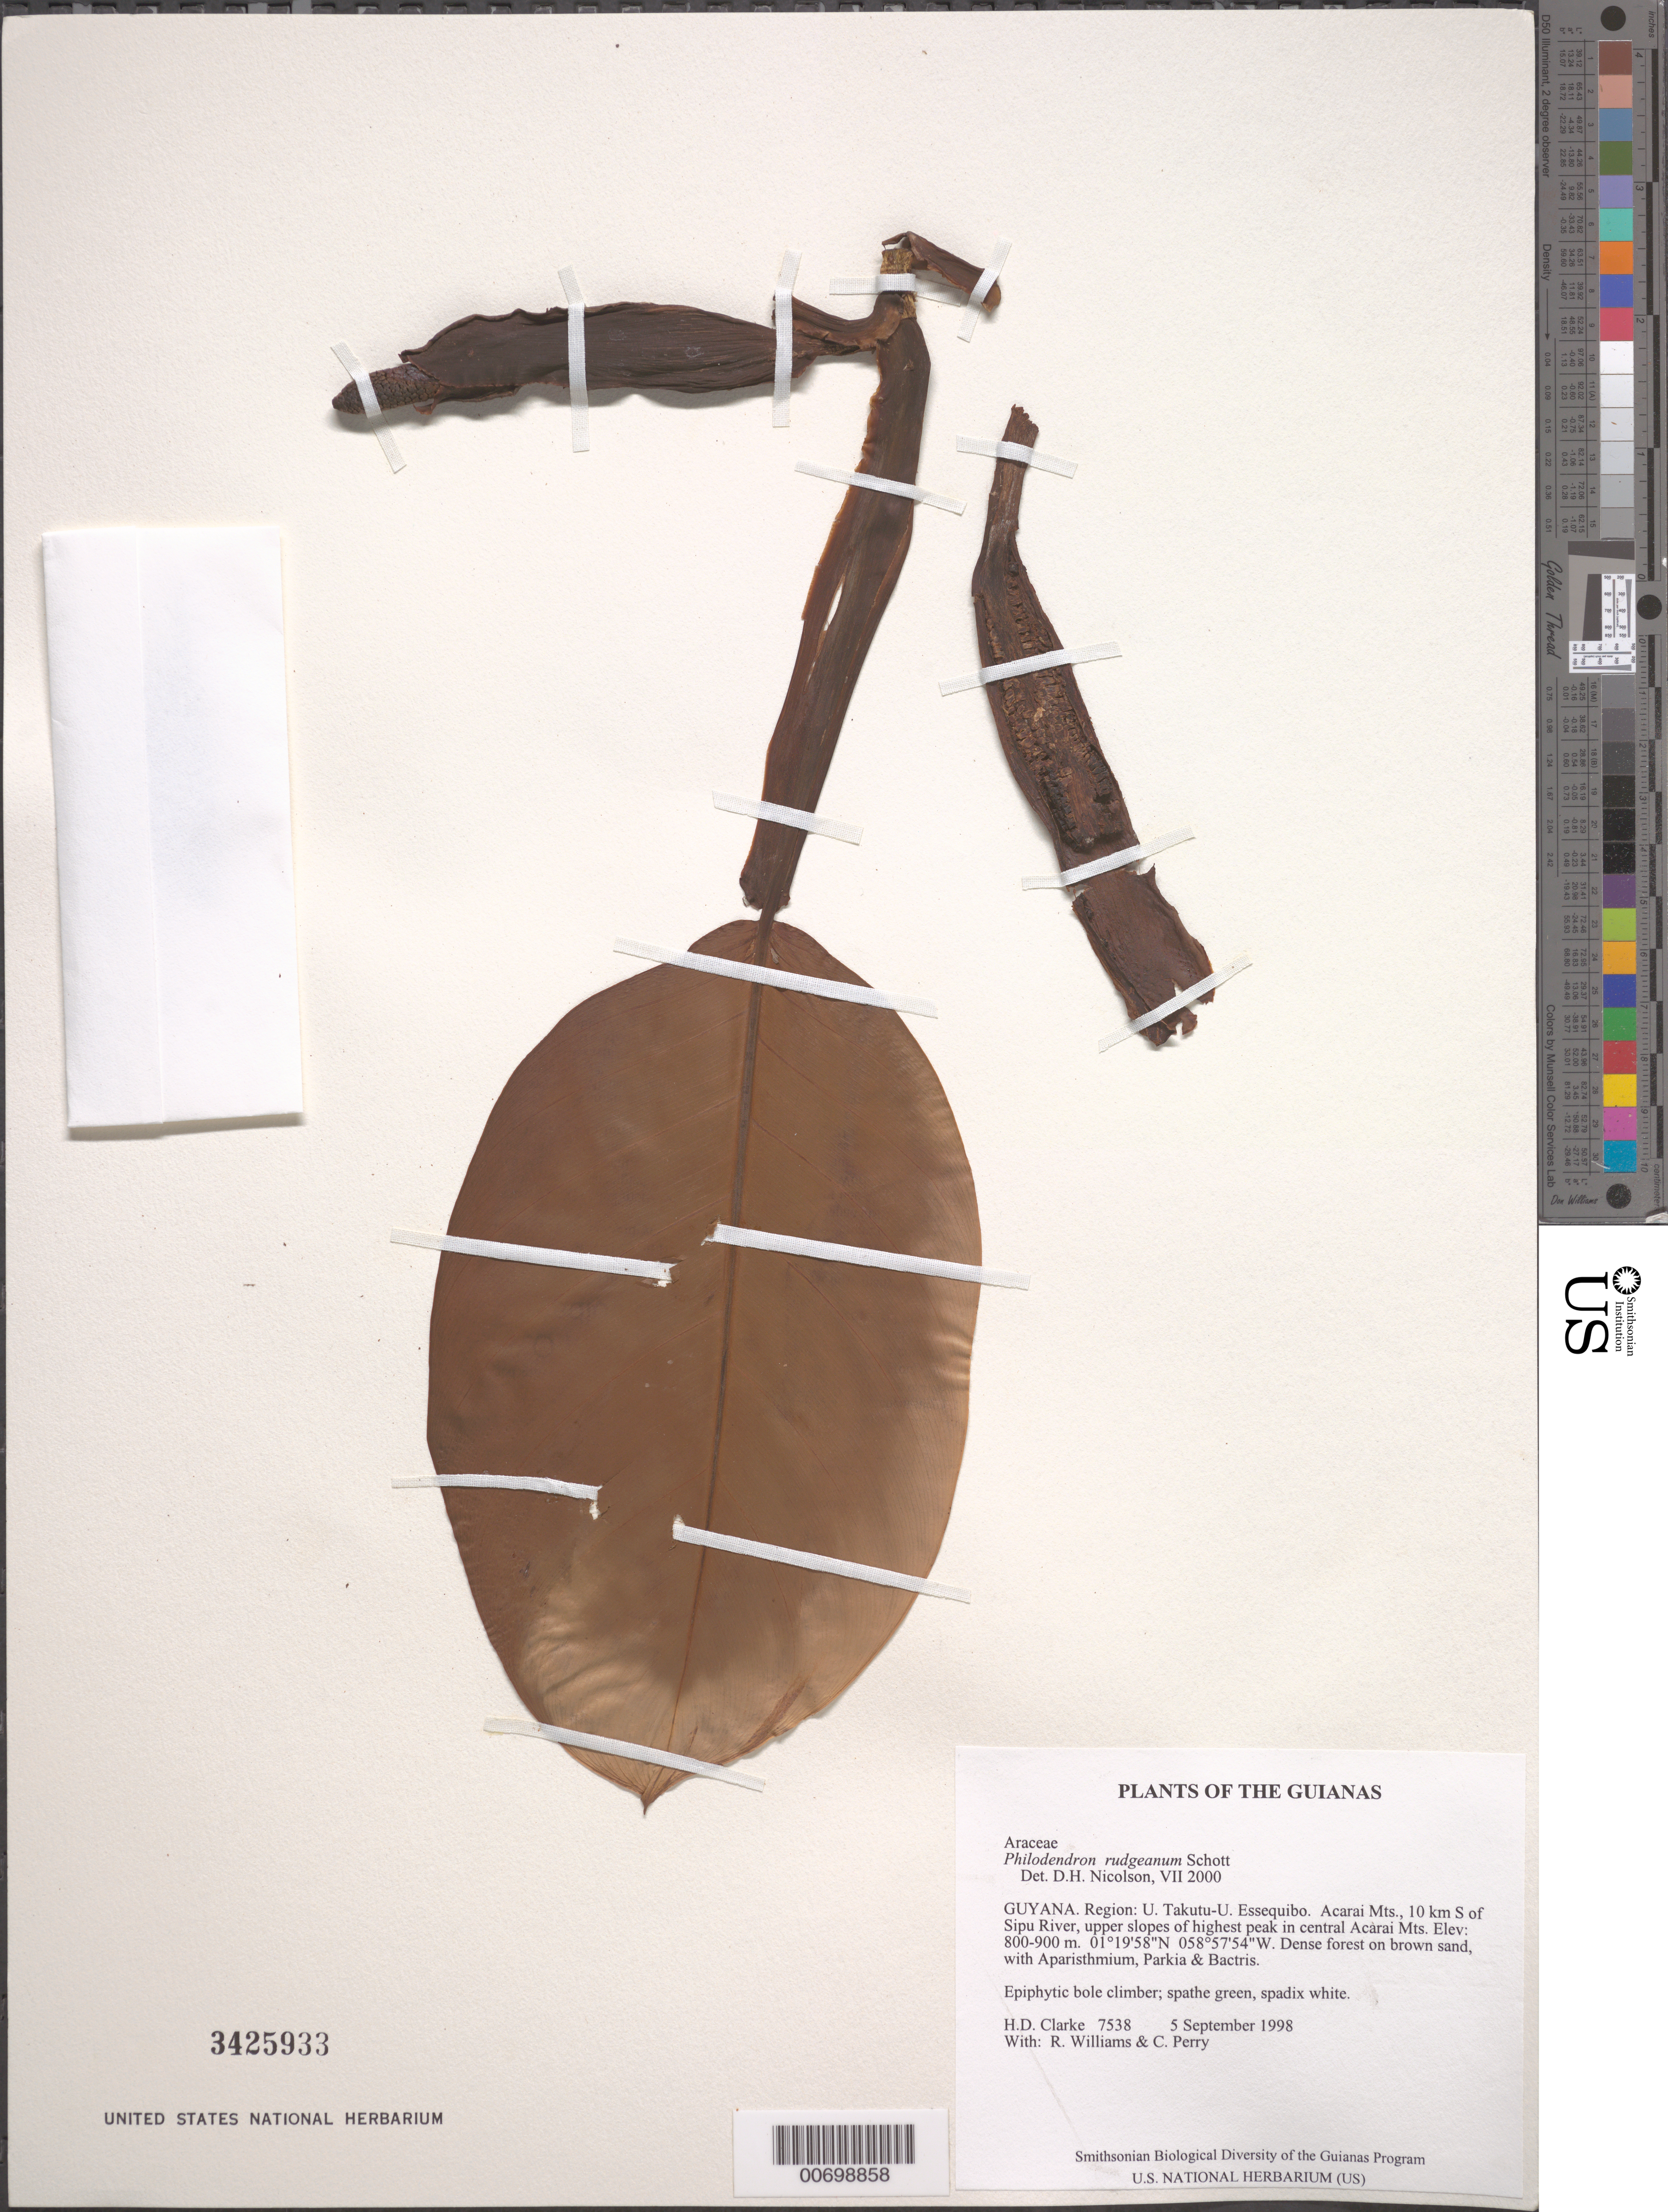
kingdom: Plantae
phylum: Tracheophyta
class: Liliopsida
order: Alismatales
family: Araceae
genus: Philodendron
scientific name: Philodendron rudgeanum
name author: Schott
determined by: Nicolson, Dan H.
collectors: H. D. Clarke, R. Williams & C. Perry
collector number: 7538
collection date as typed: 5 September 1998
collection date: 1998-09-05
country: Guyana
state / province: U. Takutu-U. Essequibo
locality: Acarai Mts., 10 km S of Sipu River, upper slopes of highest peak in central Acarai Mts.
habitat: Dense forest on brown sand, with Aparisthmium, Parkia & Bactris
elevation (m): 800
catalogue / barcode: US 3425933